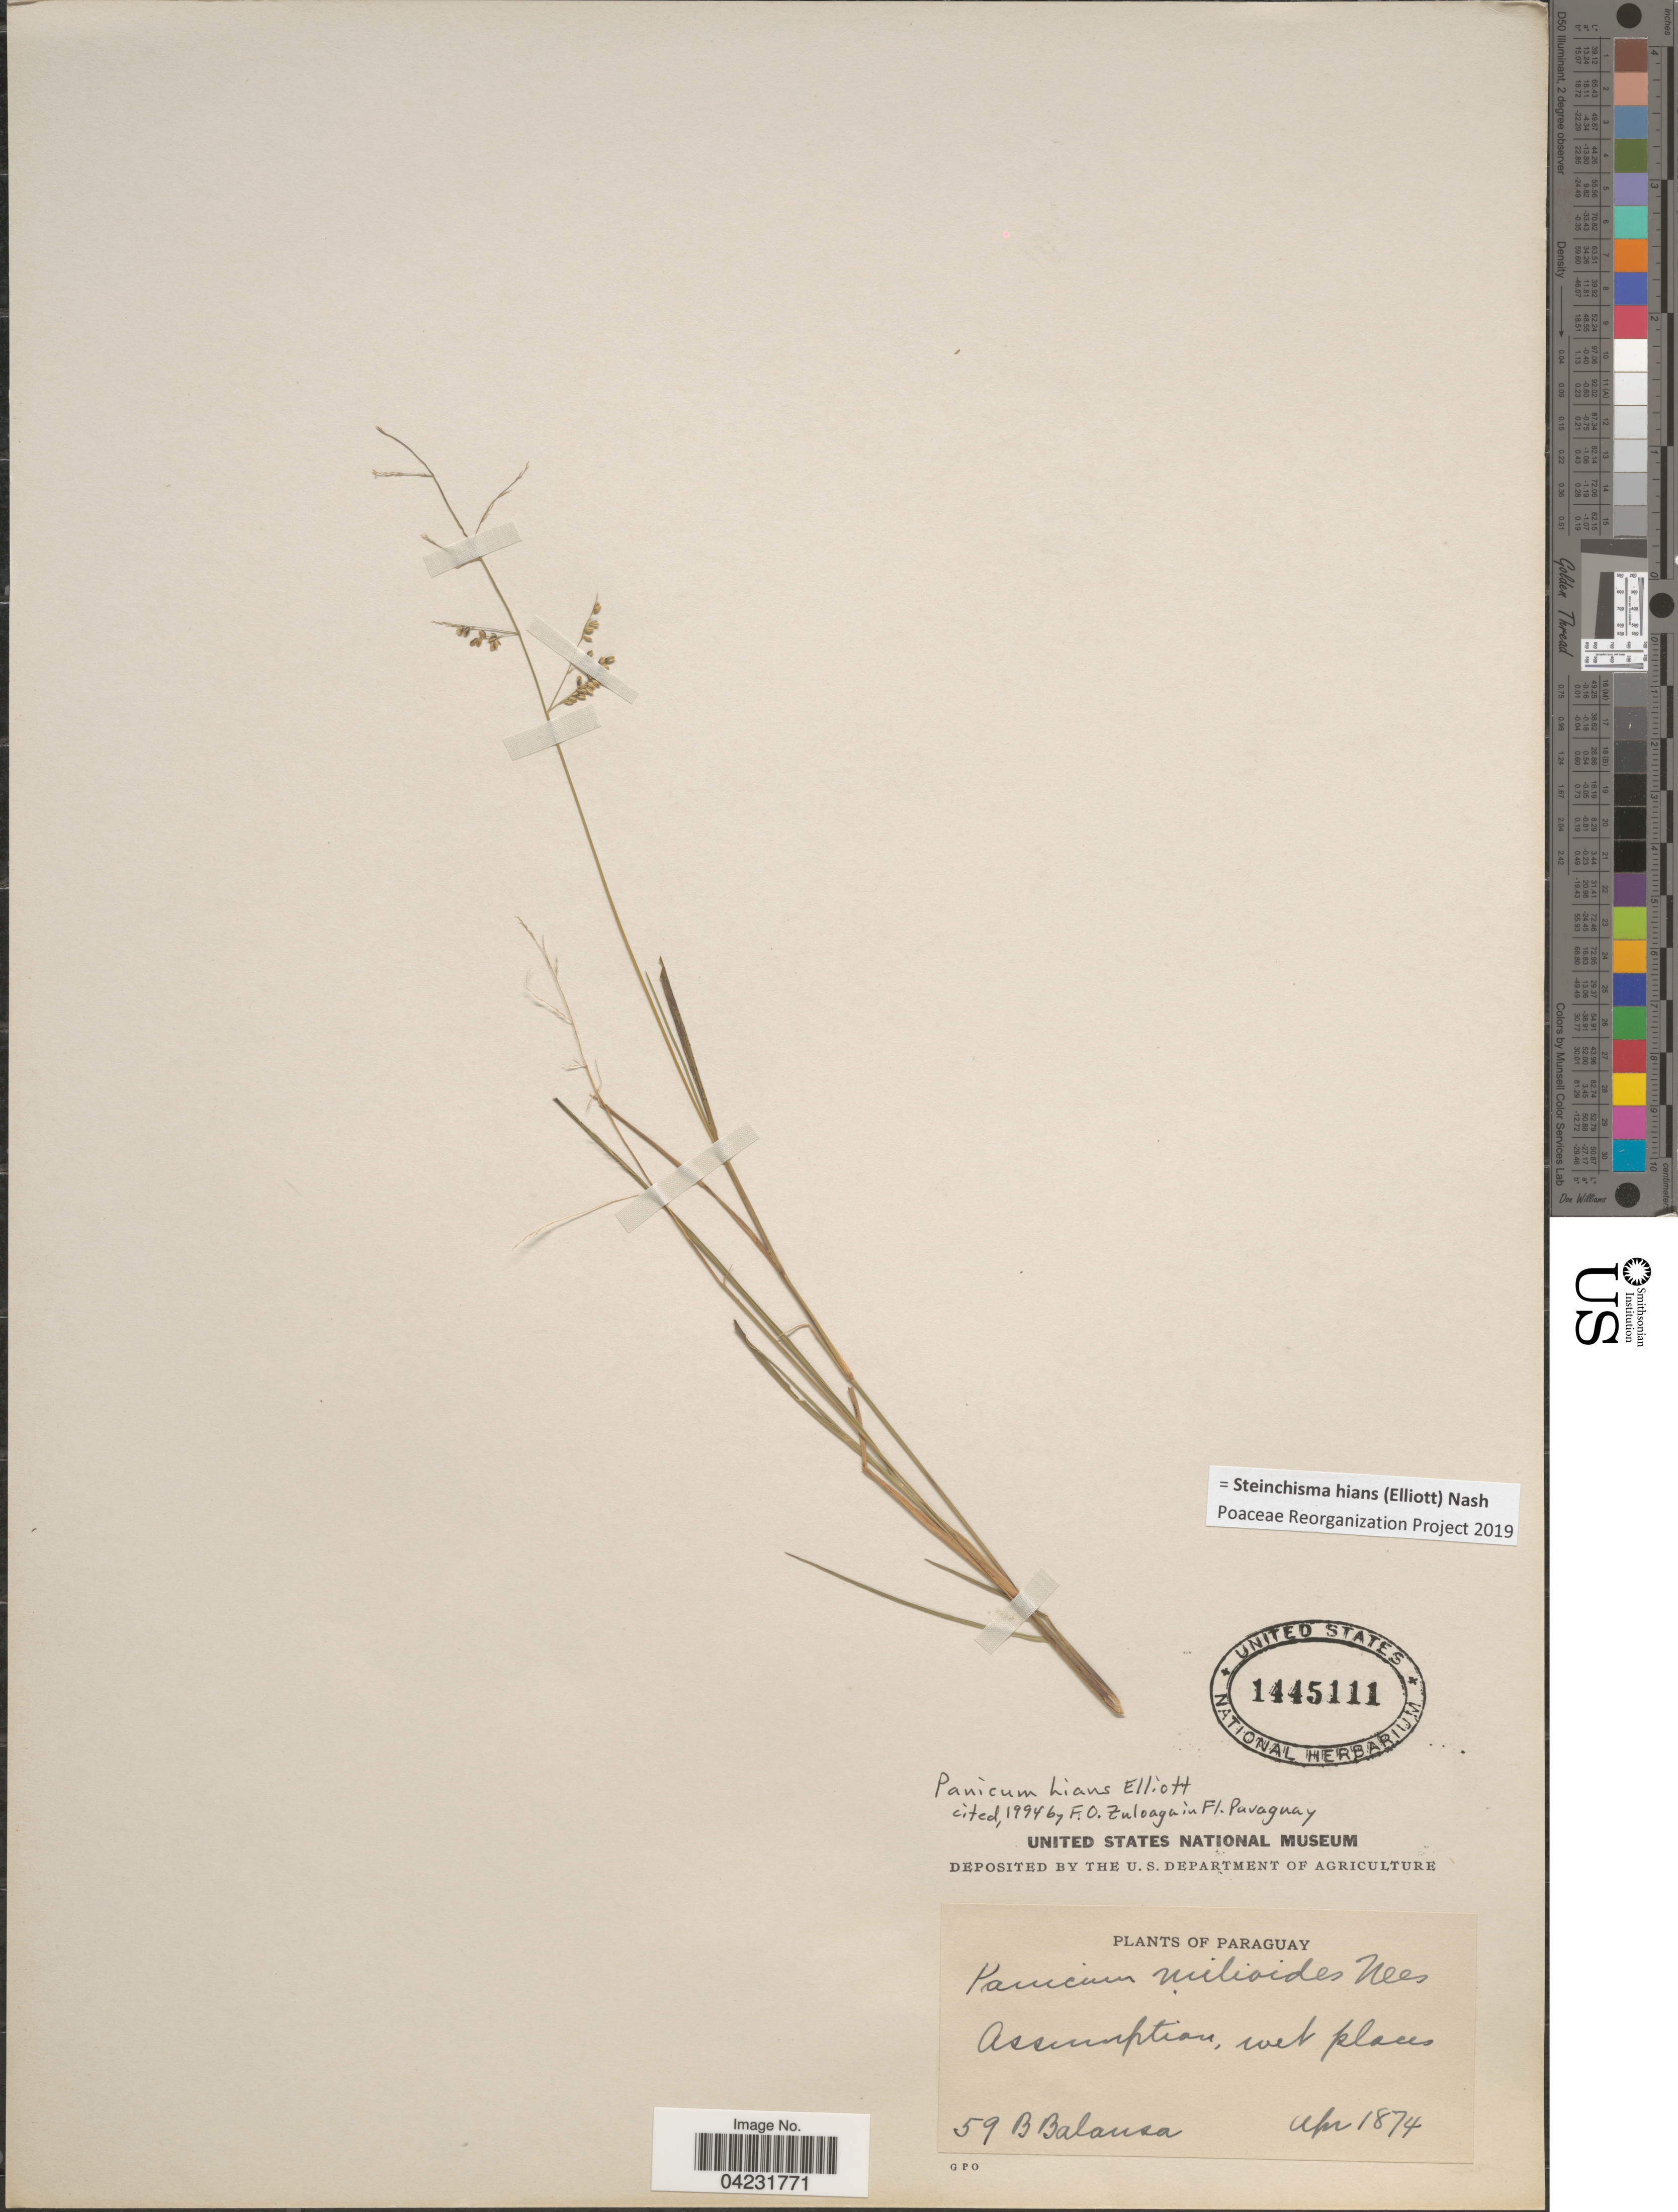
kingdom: Plantae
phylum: Tracheophyta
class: Liliopsida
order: Poales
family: Poaceae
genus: Steinchisma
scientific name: Steinchisma hians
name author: (Elliott) Nash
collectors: B. Balansa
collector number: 59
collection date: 1874-04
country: Paraguay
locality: Assumption, wet places.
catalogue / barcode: US 1445111